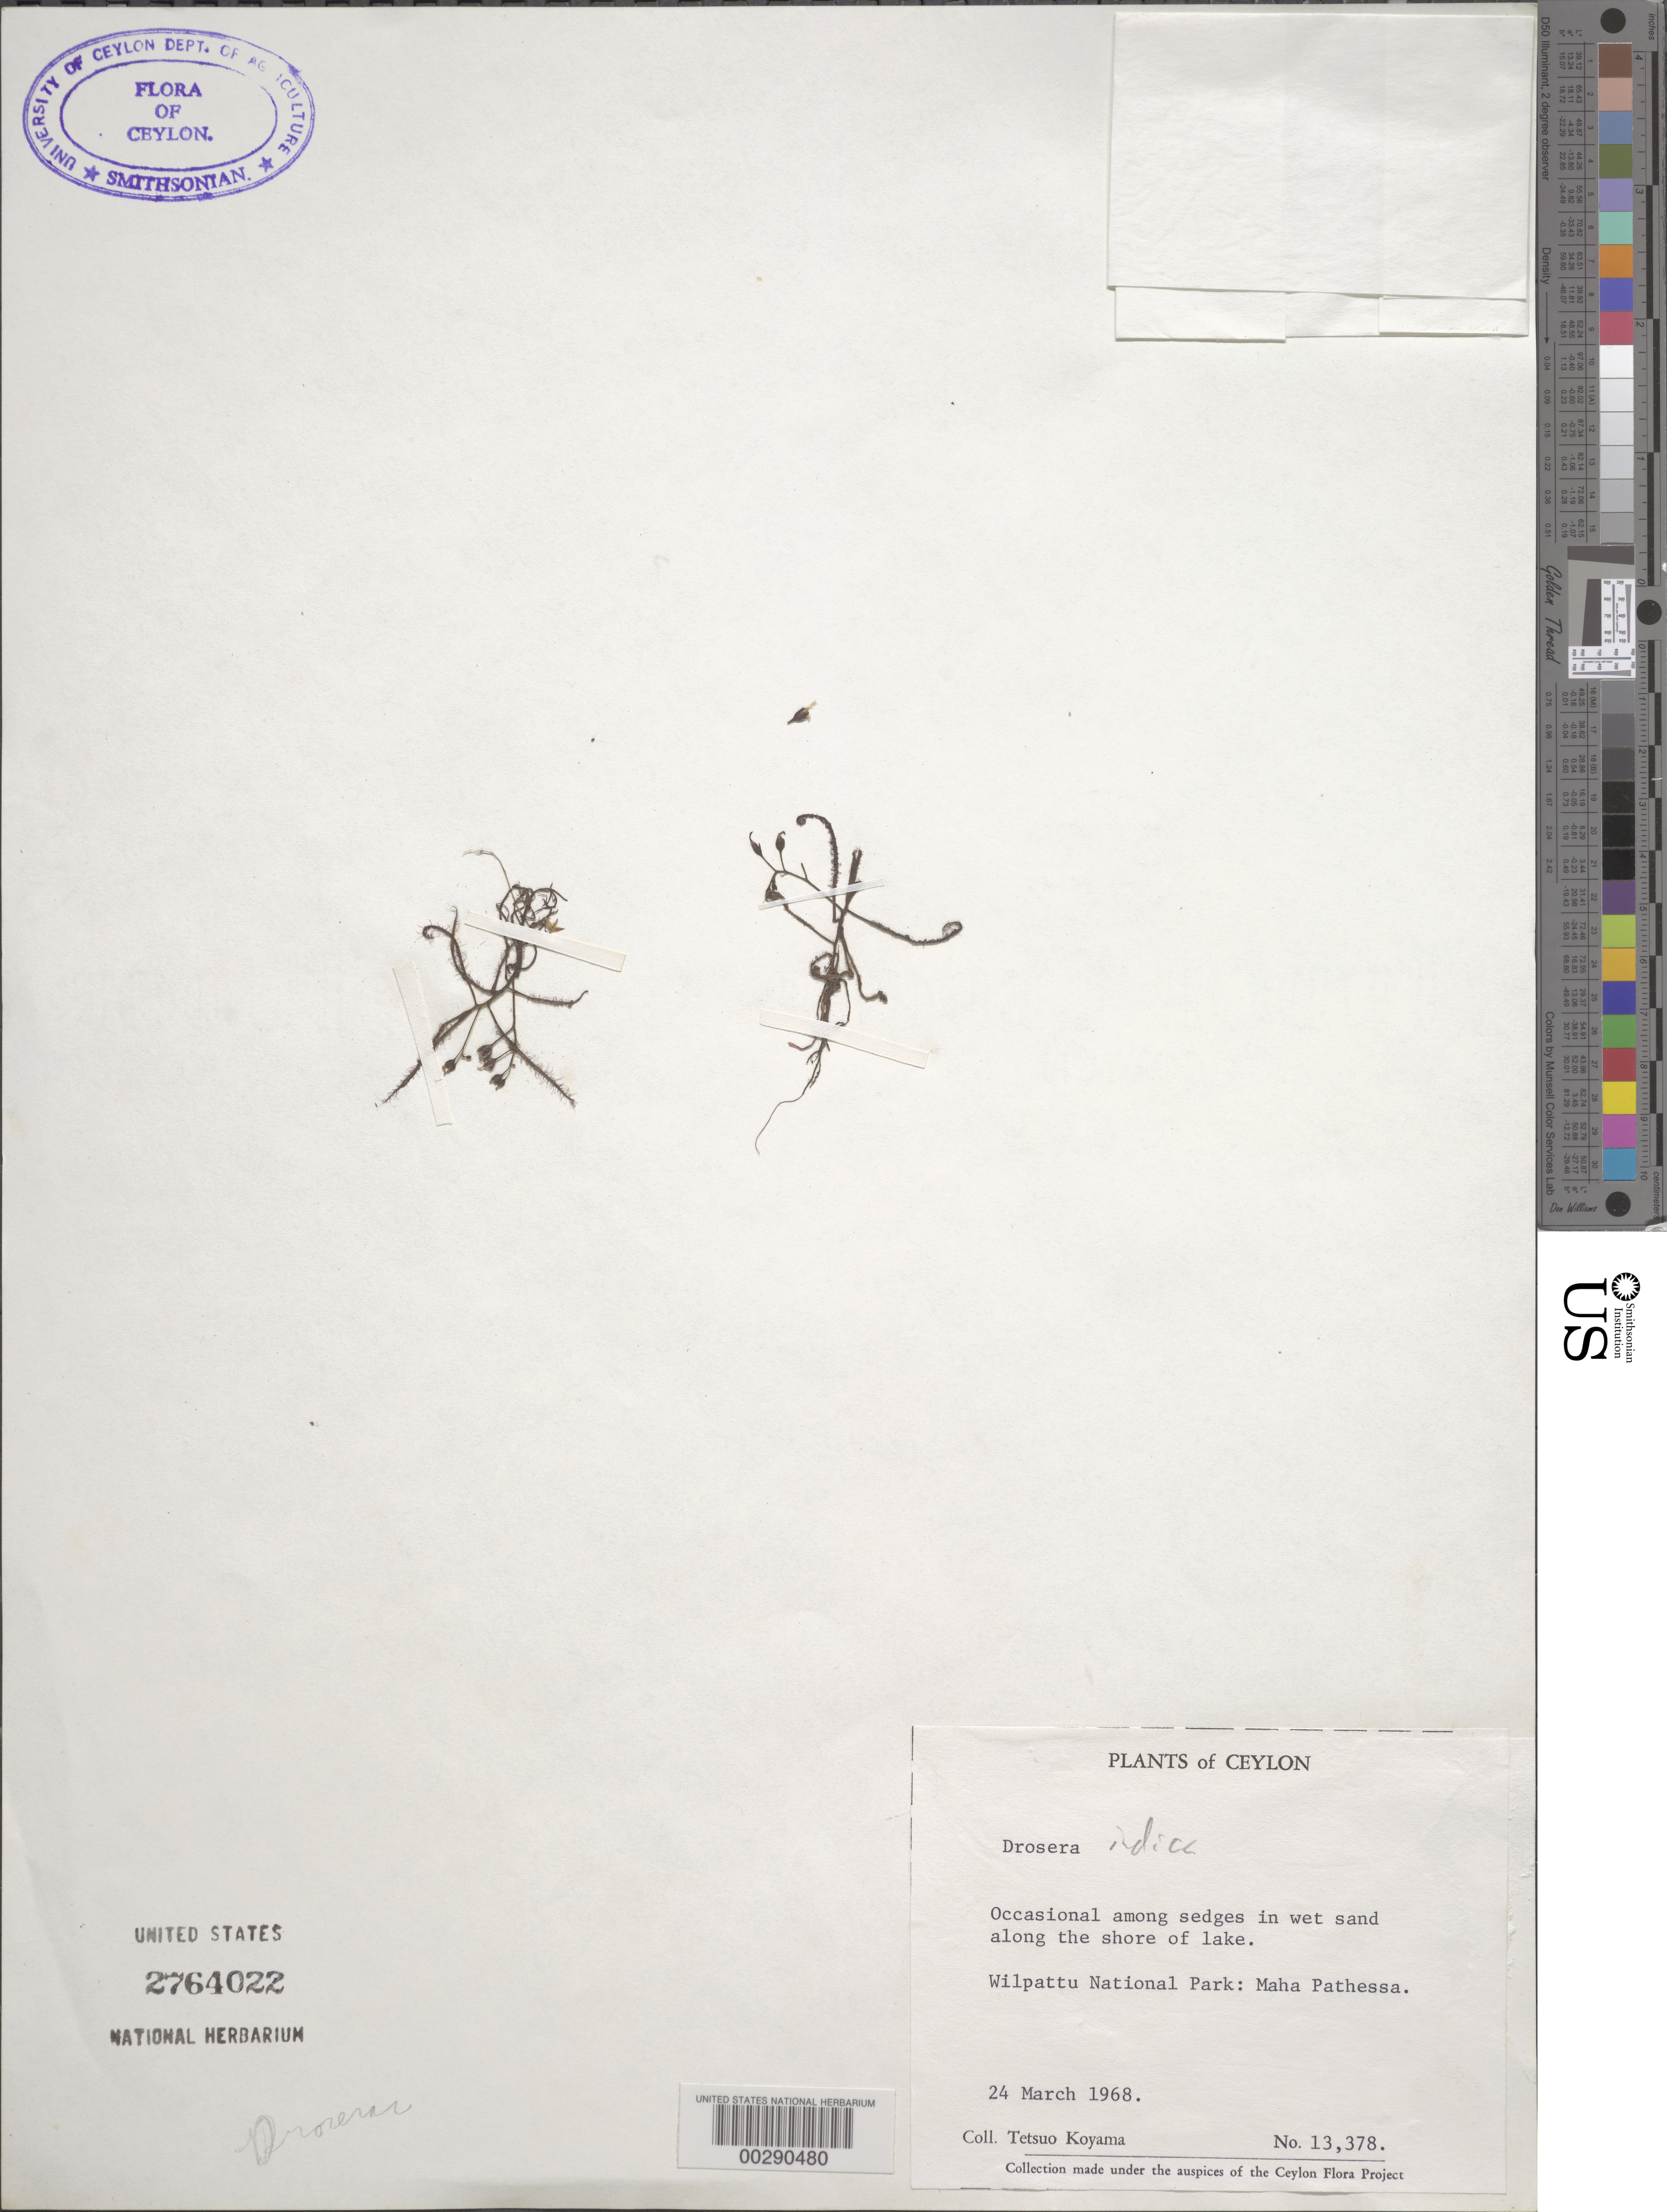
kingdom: Plantae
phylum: Tracheophyta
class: Magnoliopsida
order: Caryophyllales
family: Droseraceae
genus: Drosera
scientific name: Drosera sp.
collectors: T. Koyama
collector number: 13378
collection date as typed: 24 Mar 1968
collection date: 1968-03-24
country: Sri Lanka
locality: Wilpattu nat'l park, maha pathessa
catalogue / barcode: US 2764022